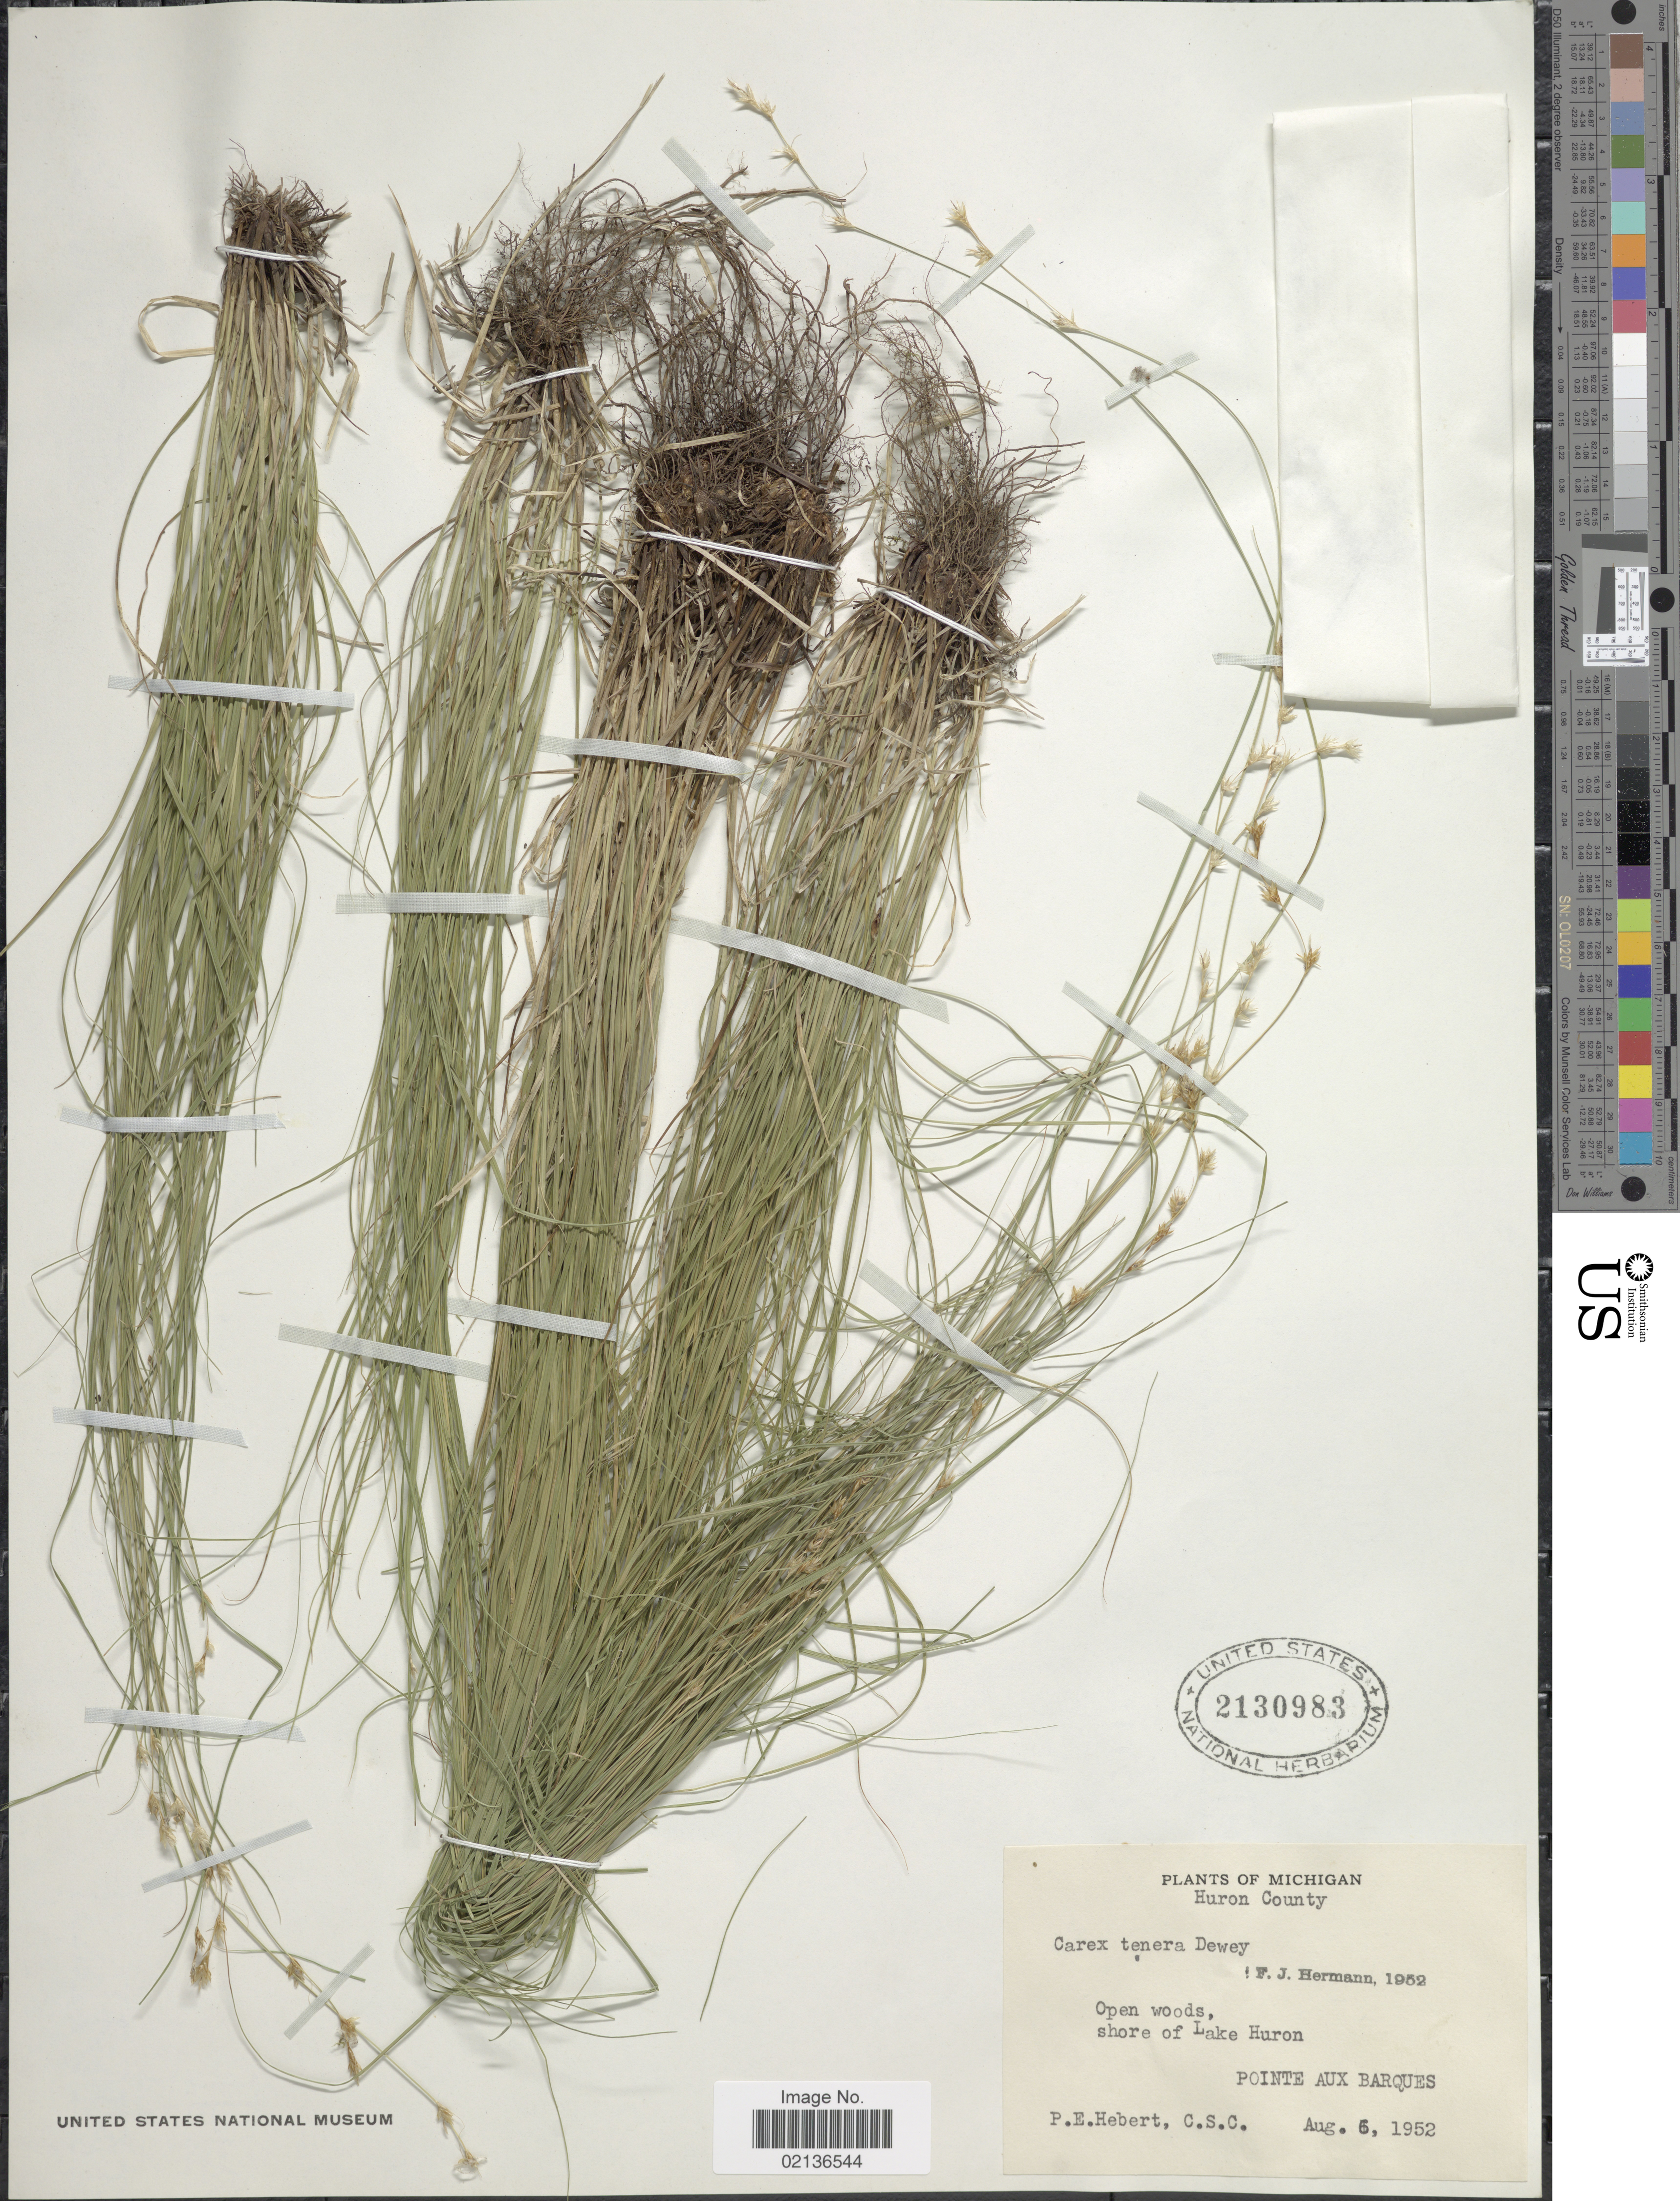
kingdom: Plantae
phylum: Tracheophyta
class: Liliopsida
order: Poales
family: Cyperaceae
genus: Carex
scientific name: Carex tenera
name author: Dewey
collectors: P. Hebert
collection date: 1952-08-05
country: United States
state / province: Michigan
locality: Huron County, Open woods, shore of Lake Huron, Pointe Aux Barques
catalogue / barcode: US 2130983